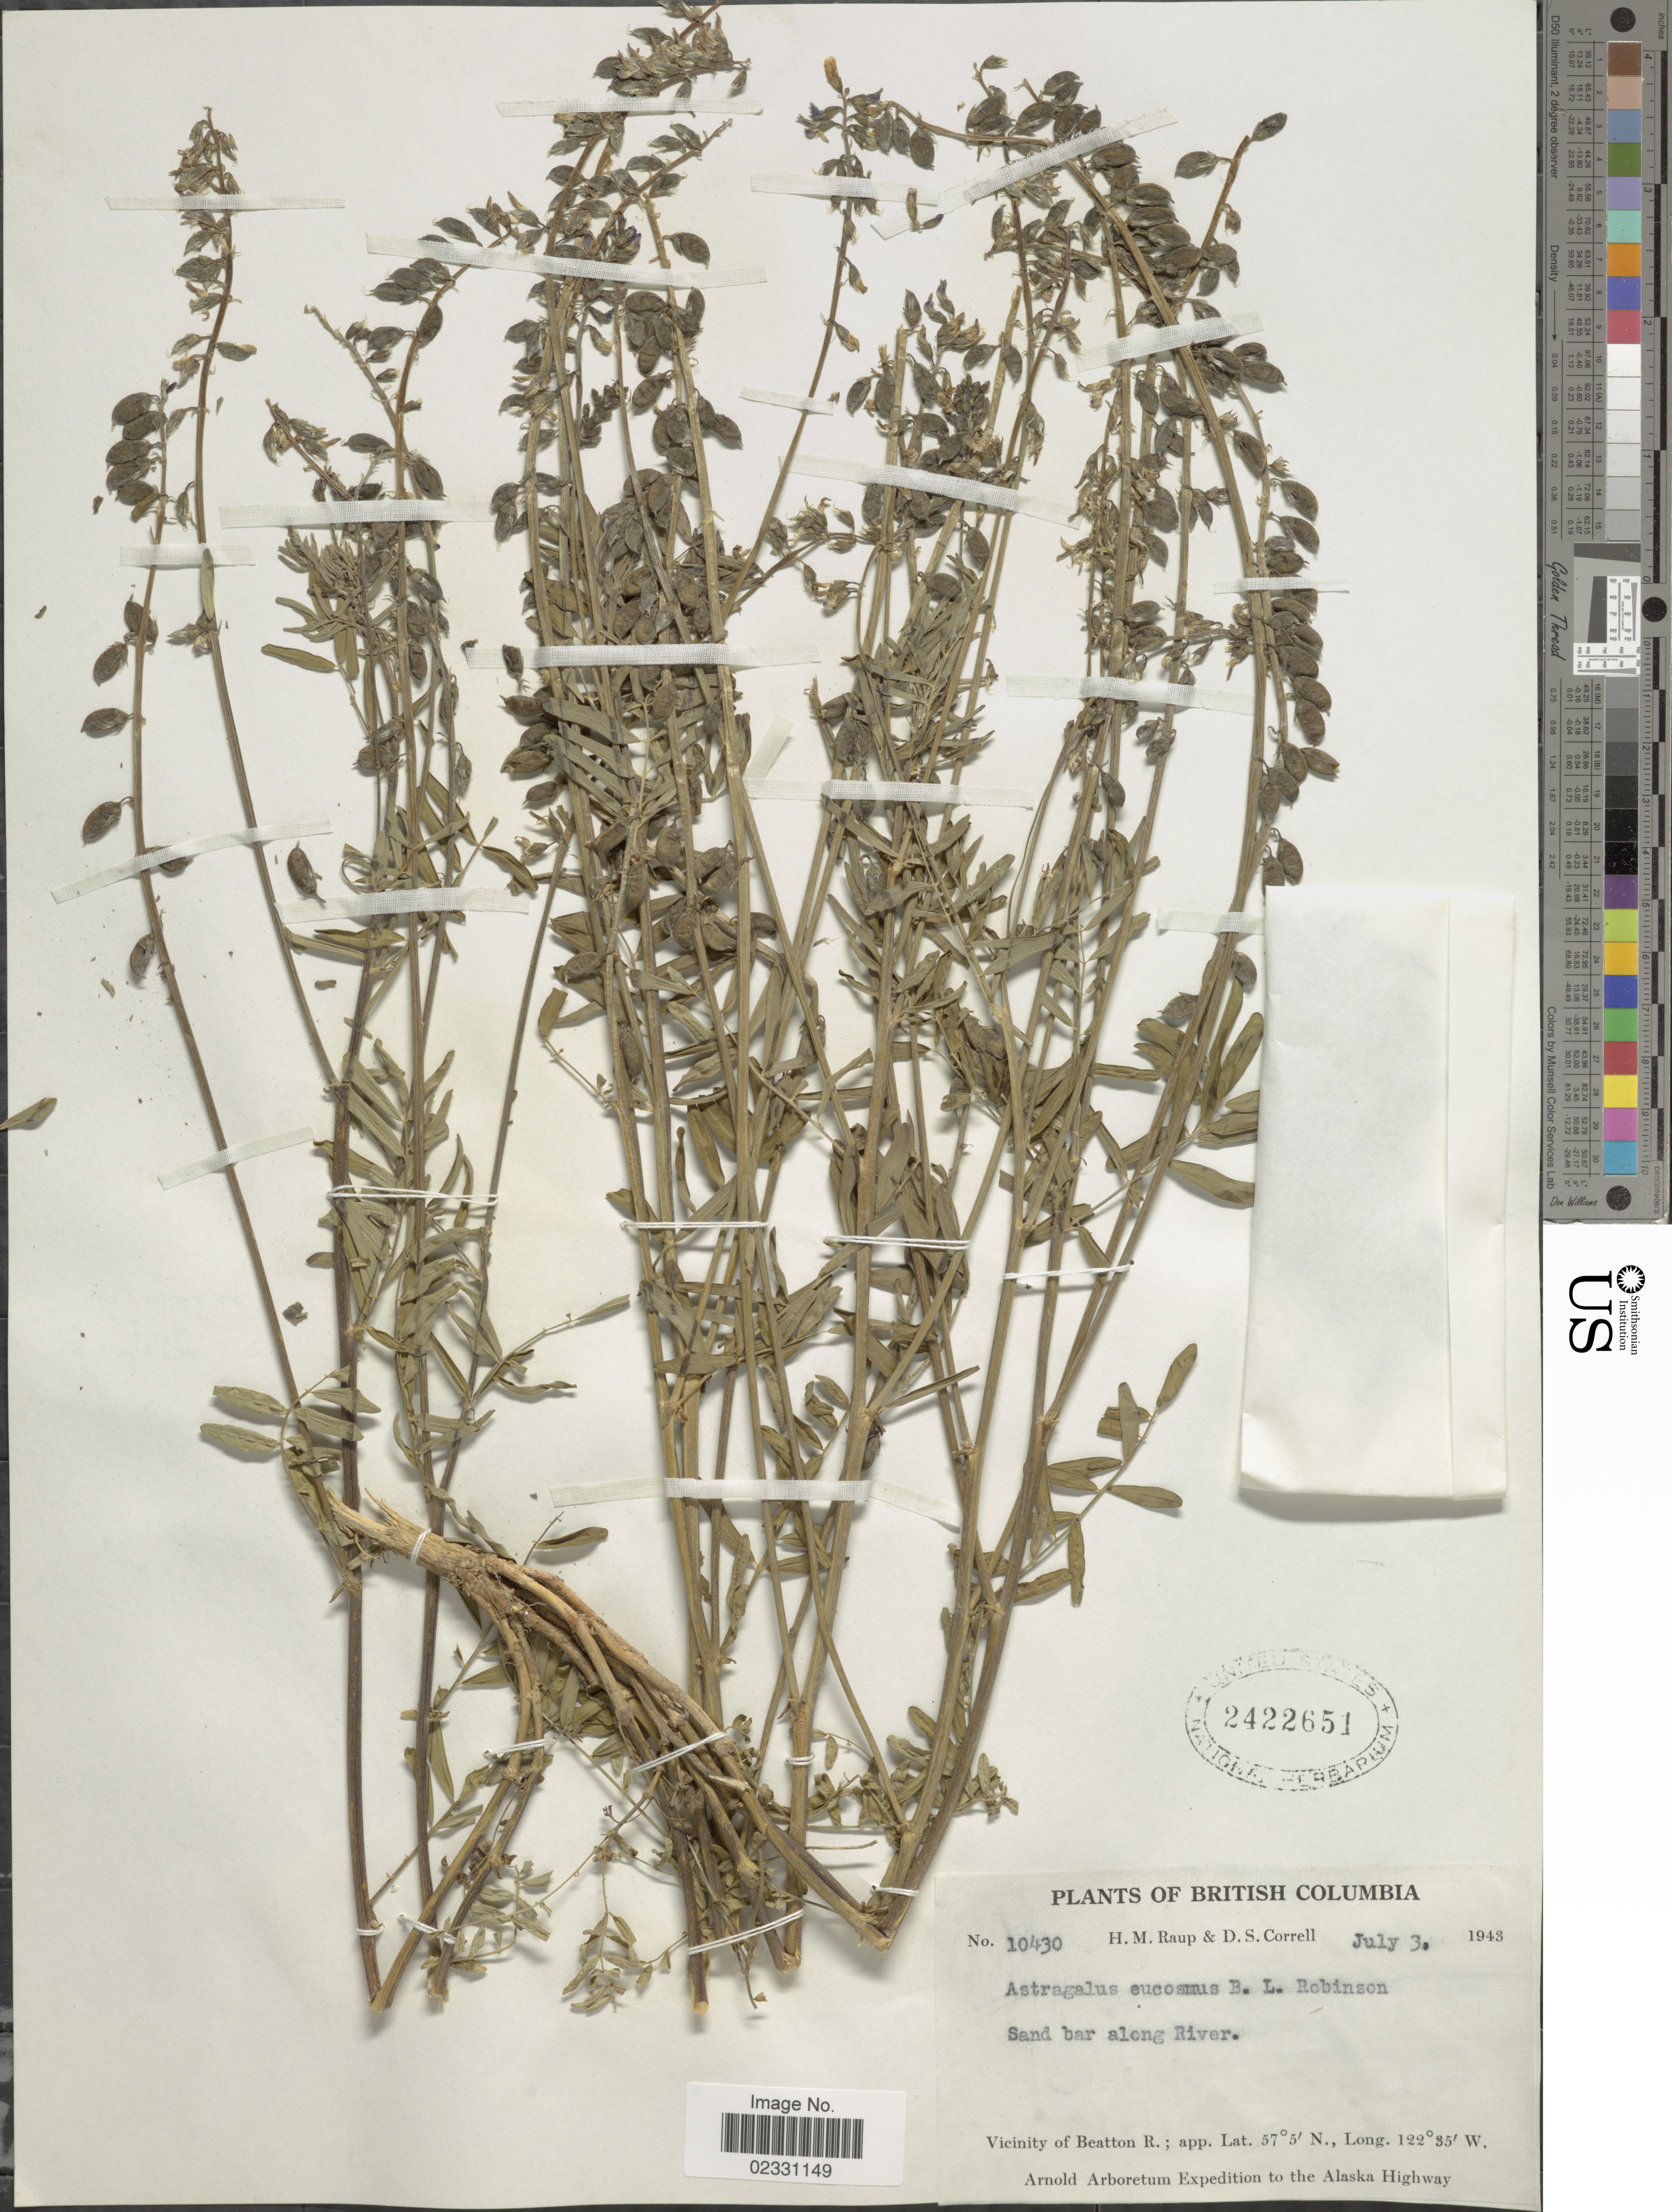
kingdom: Plantae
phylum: Tracheophyta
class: Magnoliopsida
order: Fabales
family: Fabaceae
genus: Astragalus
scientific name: Astragalus eucosmus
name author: B.L. Rob.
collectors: H. Raup & D. S. Correll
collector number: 10430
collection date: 1948-07-03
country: Canada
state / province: British Columbia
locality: Vicinity of Beatton R. Alaska Highway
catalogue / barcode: US 2422651